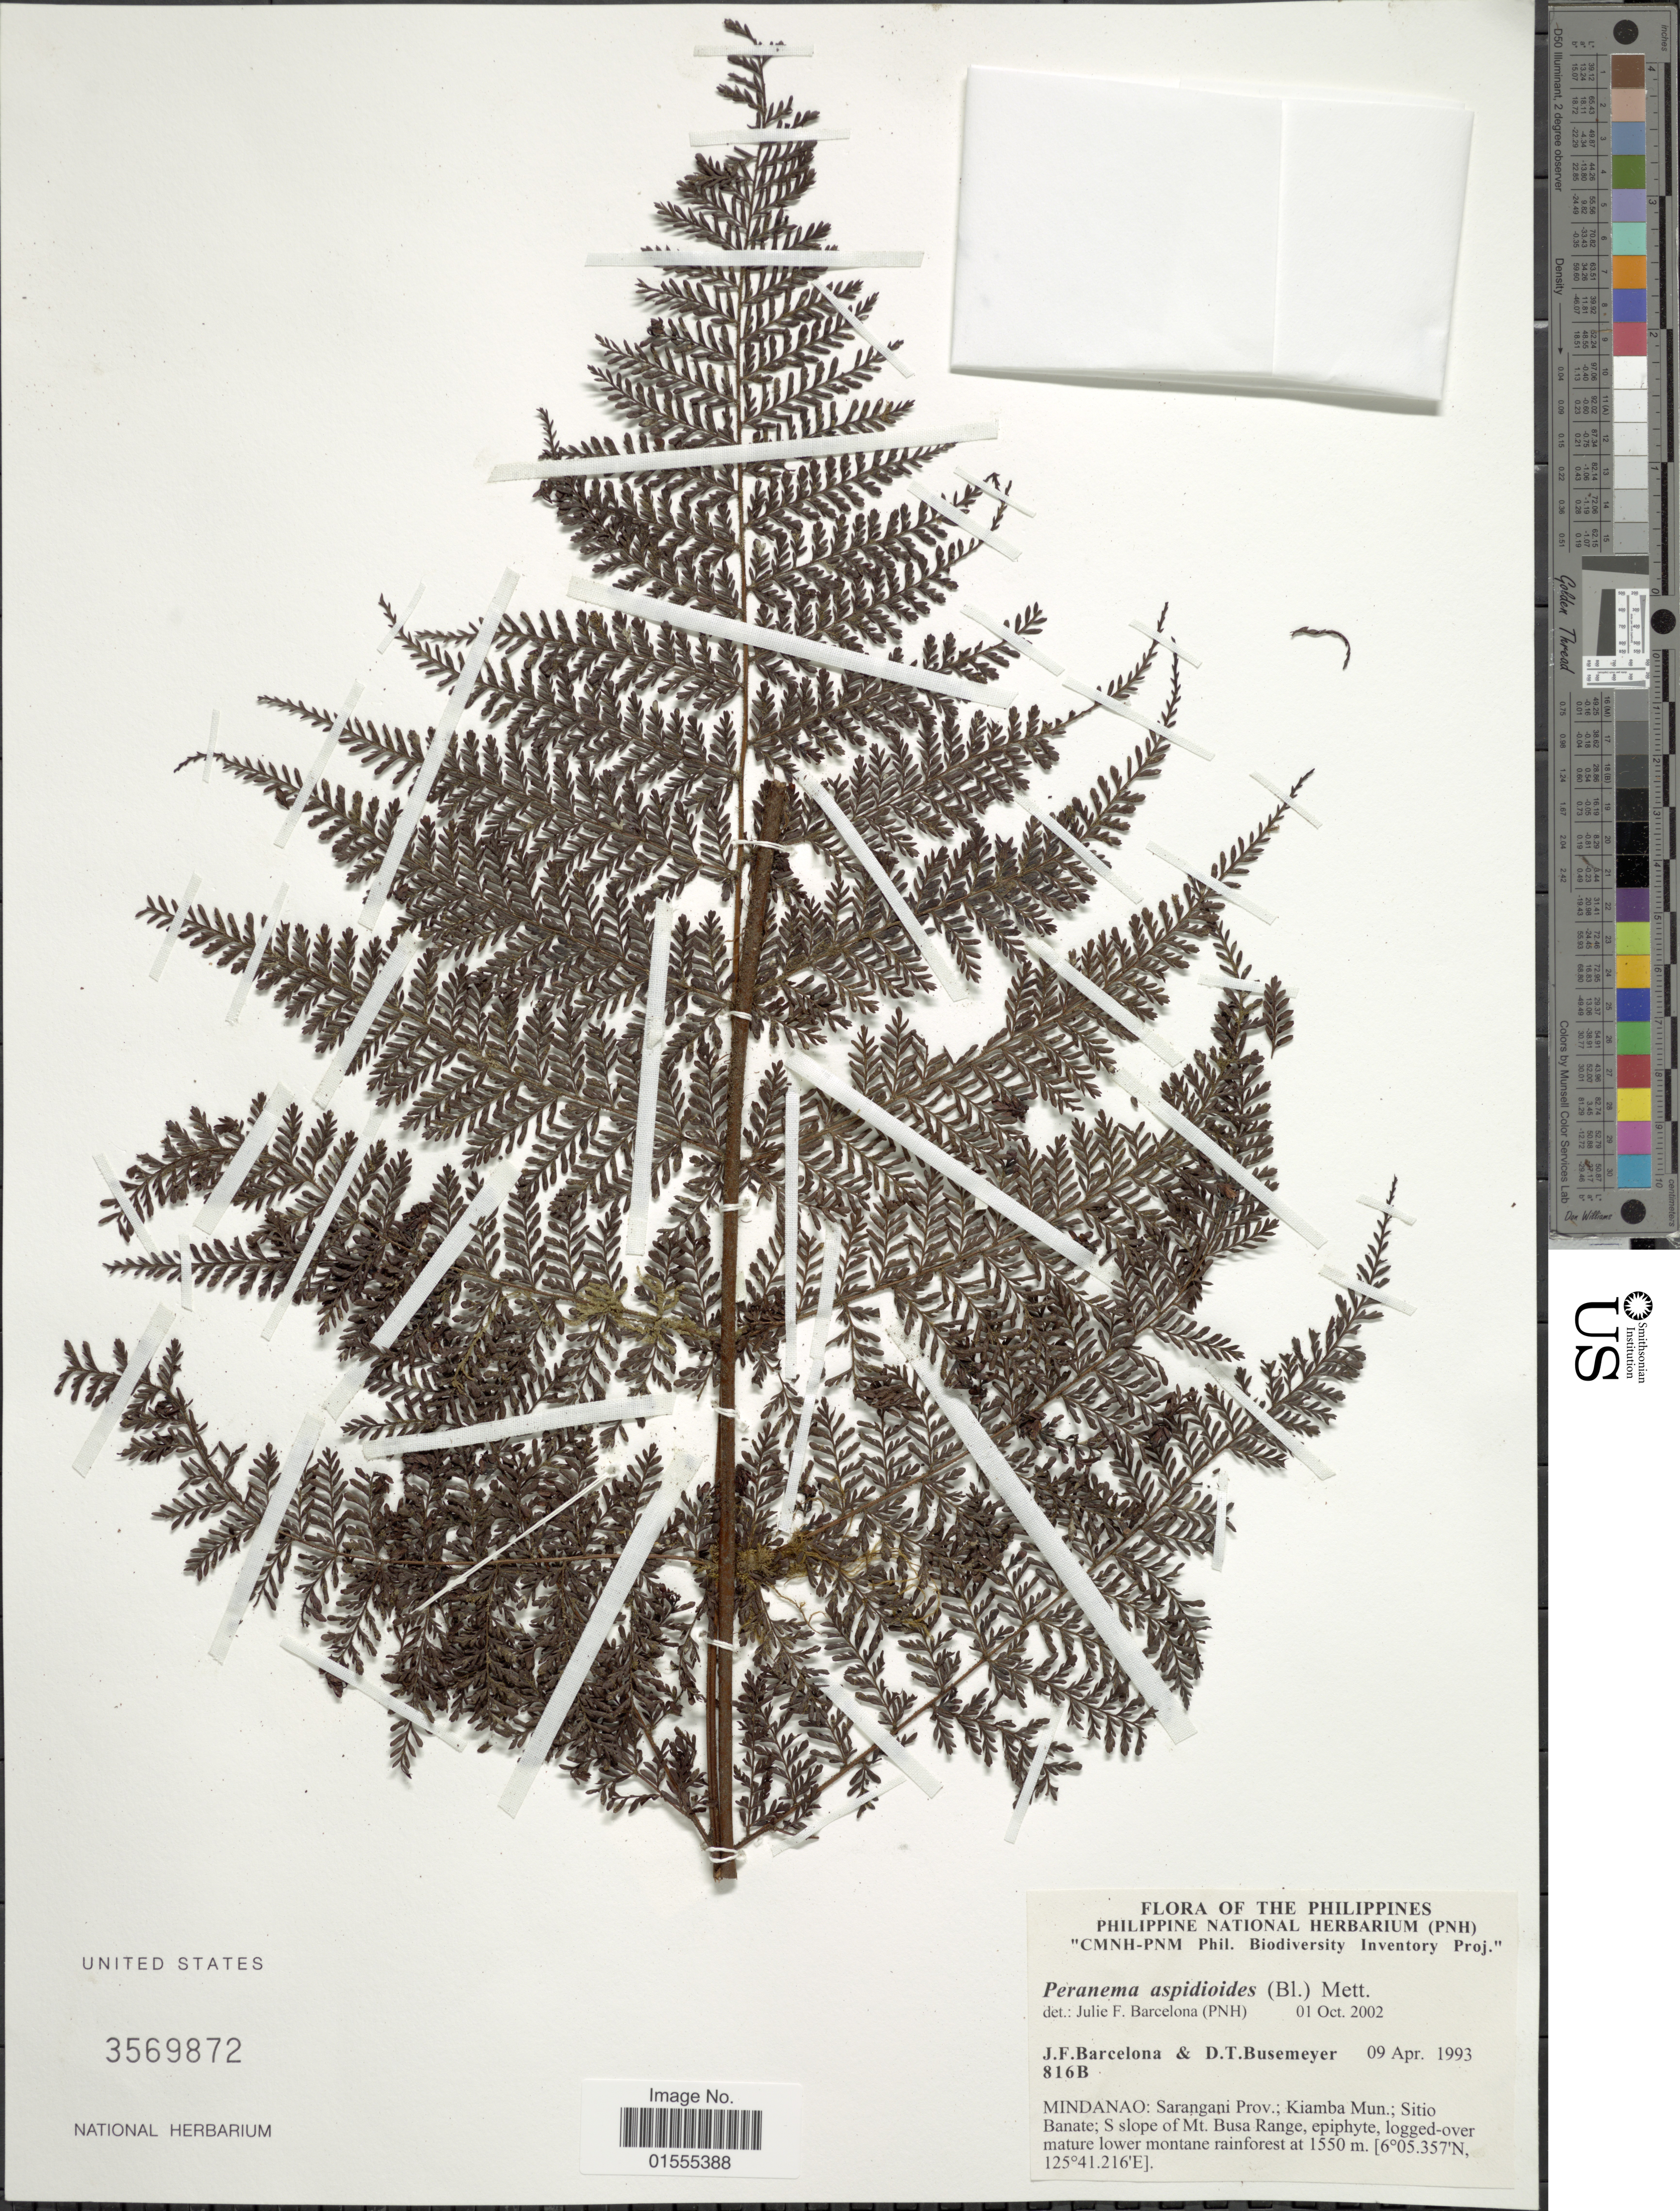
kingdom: Plantae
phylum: Tracheophyta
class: Polypodiopsida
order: Polypodiales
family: Dryopteridaceae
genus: Dryopteris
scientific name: Dryopteris pseudocaenopteris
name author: (Kunze) Li Bing Zhang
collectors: J. F. Barcelona & D. Busemeyer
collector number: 816B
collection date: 1993-04-09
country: Philippines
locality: Mindanao: Sarangani Prov.; Kiamba Mun.; Sitio Banate; S slope of Mt. Busa Range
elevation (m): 1550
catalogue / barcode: US 3569872